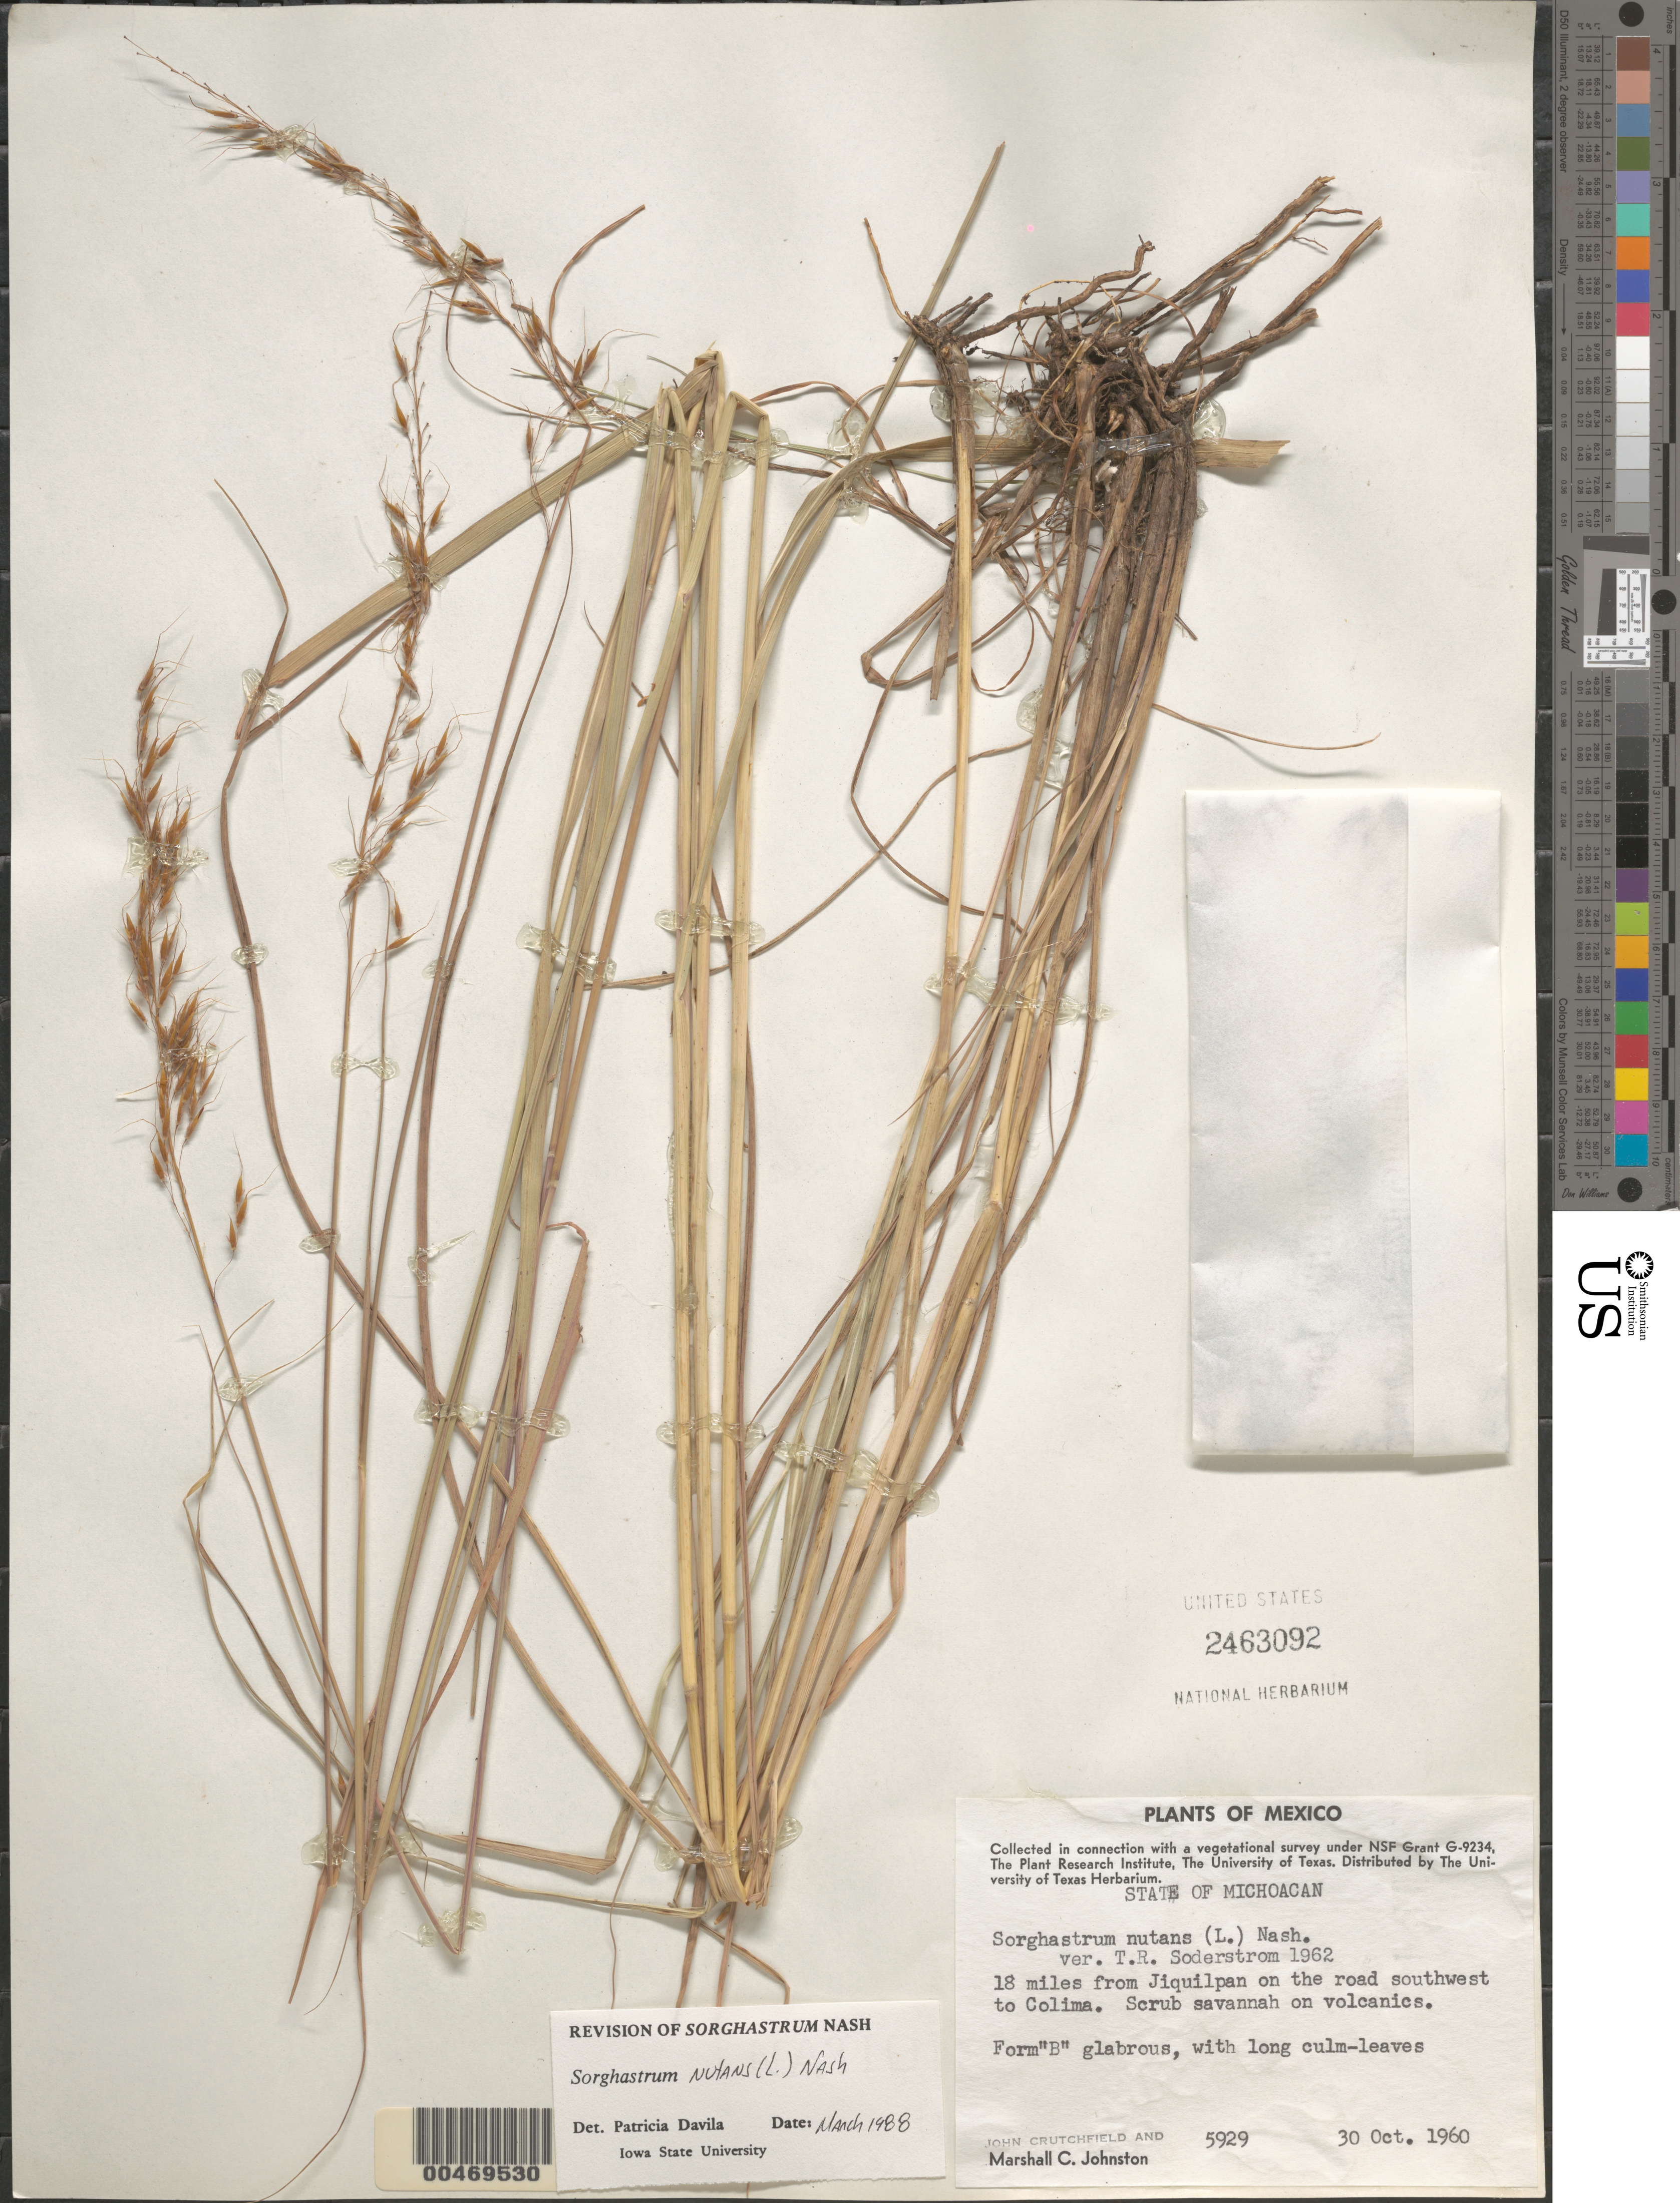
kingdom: Plantae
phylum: Tracheophyta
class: Liliopsida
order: Poales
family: Poaceae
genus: Sorghastrum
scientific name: Sorghastrum nutans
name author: (L.) Nash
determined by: Dávila, P. D.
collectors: J. Crutchfield & M. Johnston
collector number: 5929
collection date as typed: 30 Oct 1960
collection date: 1960-10-30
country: Mexico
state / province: Michoacán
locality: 18 mi from Jiquilpan on the rd SW to Colima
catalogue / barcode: US 2463092